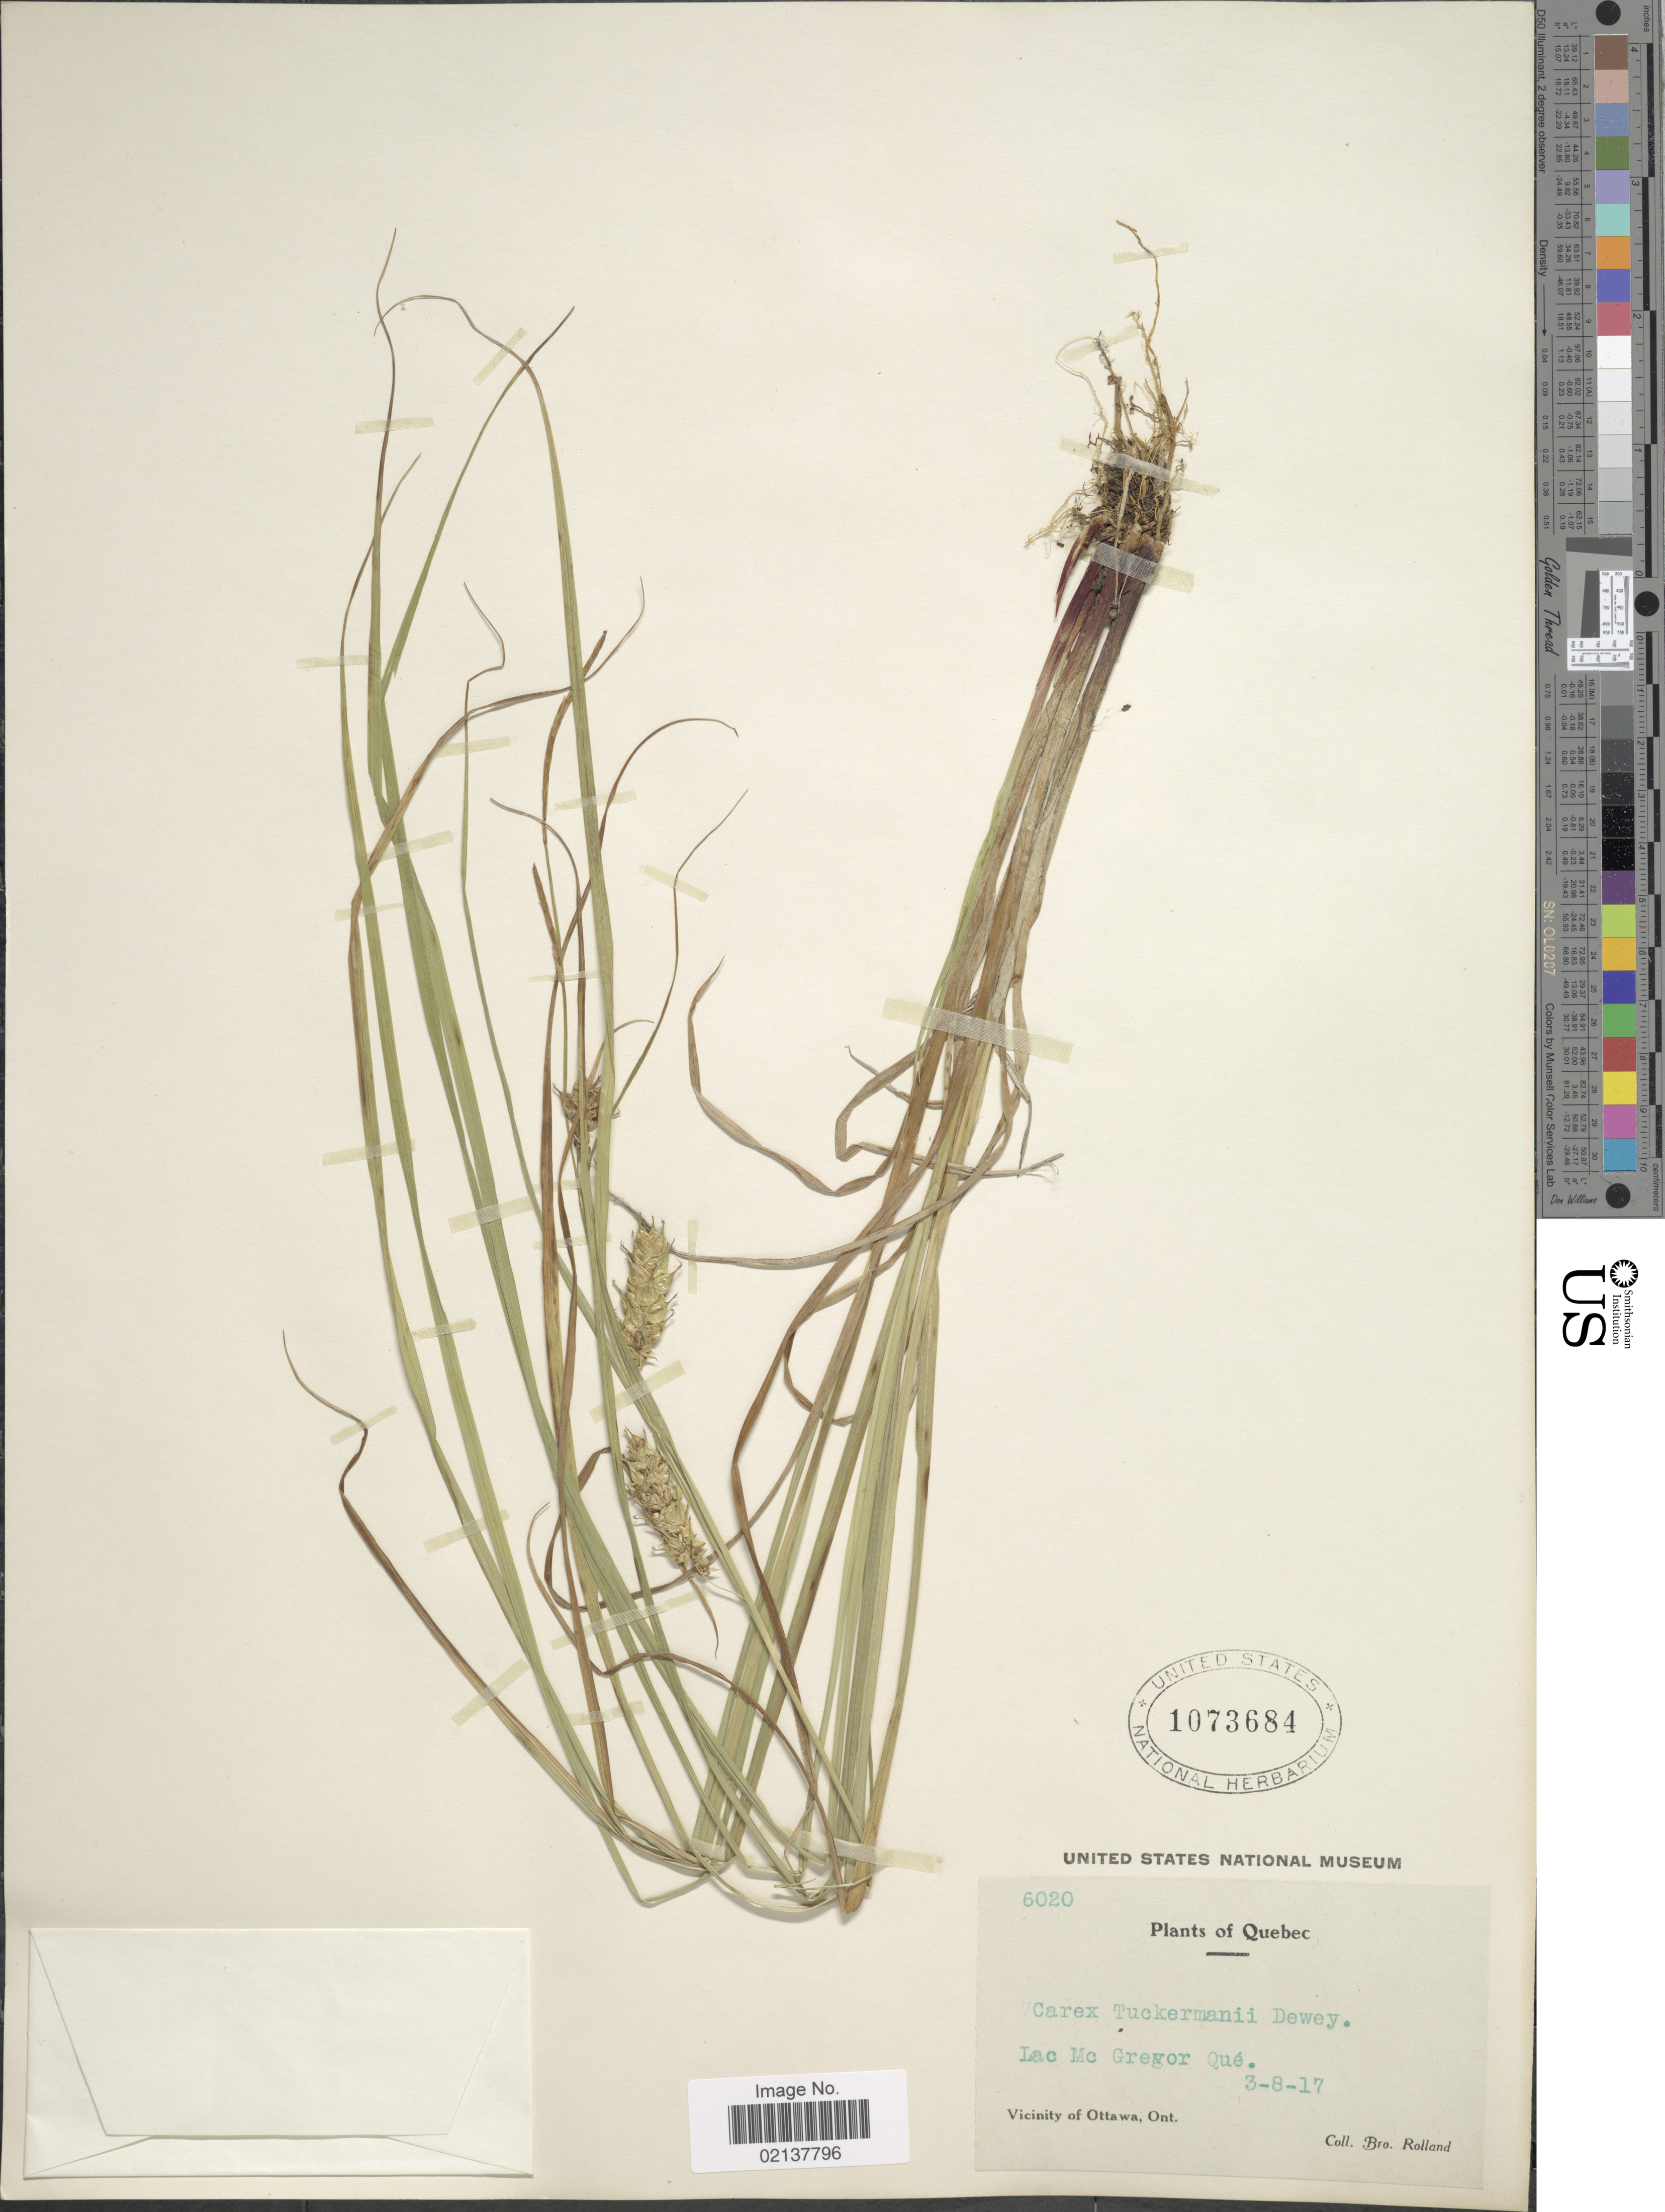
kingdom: Plantae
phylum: Tracheophyta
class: Liliopsida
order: Poales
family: Cyperaceae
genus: Carex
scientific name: Carex tuckermanii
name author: Boott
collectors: B. Rolland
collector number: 6020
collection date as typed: Transcribed d/m/y: 3/8/17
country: Canada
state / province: Quebec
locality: Lac Mc Gregor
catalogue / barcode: US 1073684